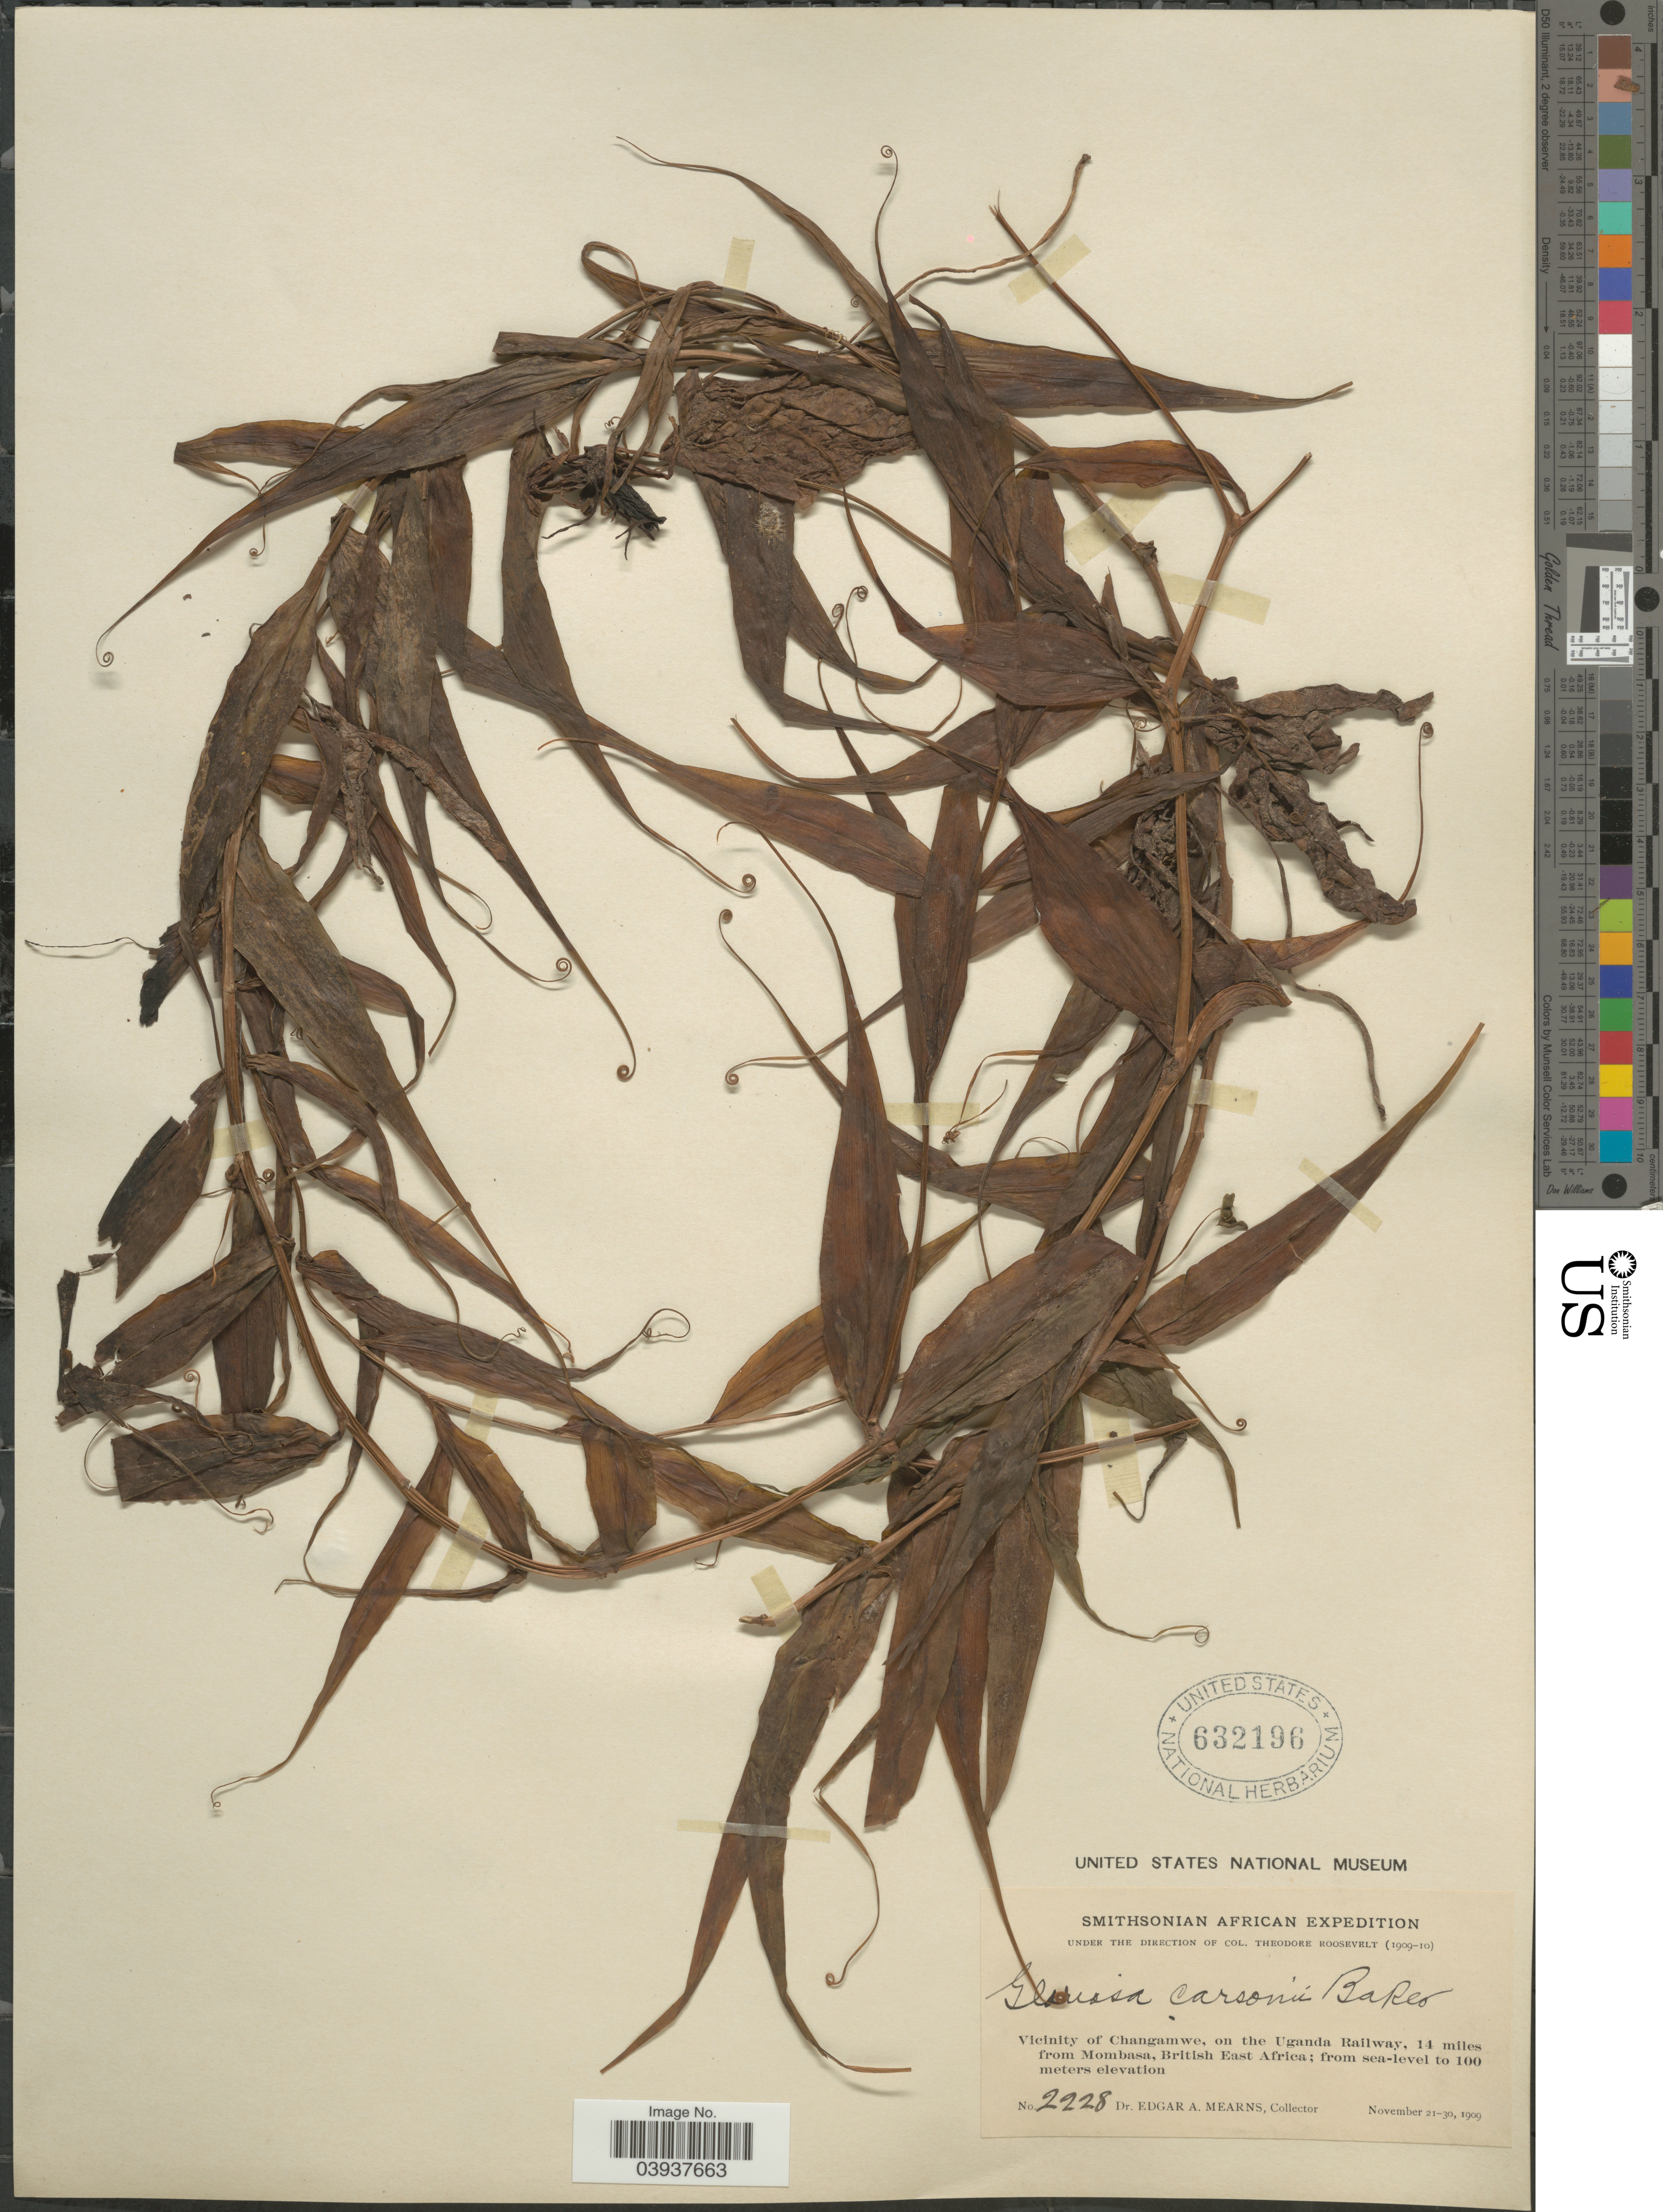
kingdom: Plantae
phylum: Tracheophyta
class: Liliopsida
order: Liliales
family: Colchicaceae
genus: Gloriosa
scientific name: Gloriosa carsonii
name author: Baker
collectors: E. A. Mearns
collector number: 2228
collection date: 1909-11-21/1909-11-30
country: Kenya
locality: Vicinity of Changamwe, on the Uganda Railway, 14 miles from Mombasa, British East Africa.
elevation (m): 100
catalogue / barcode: US 632196